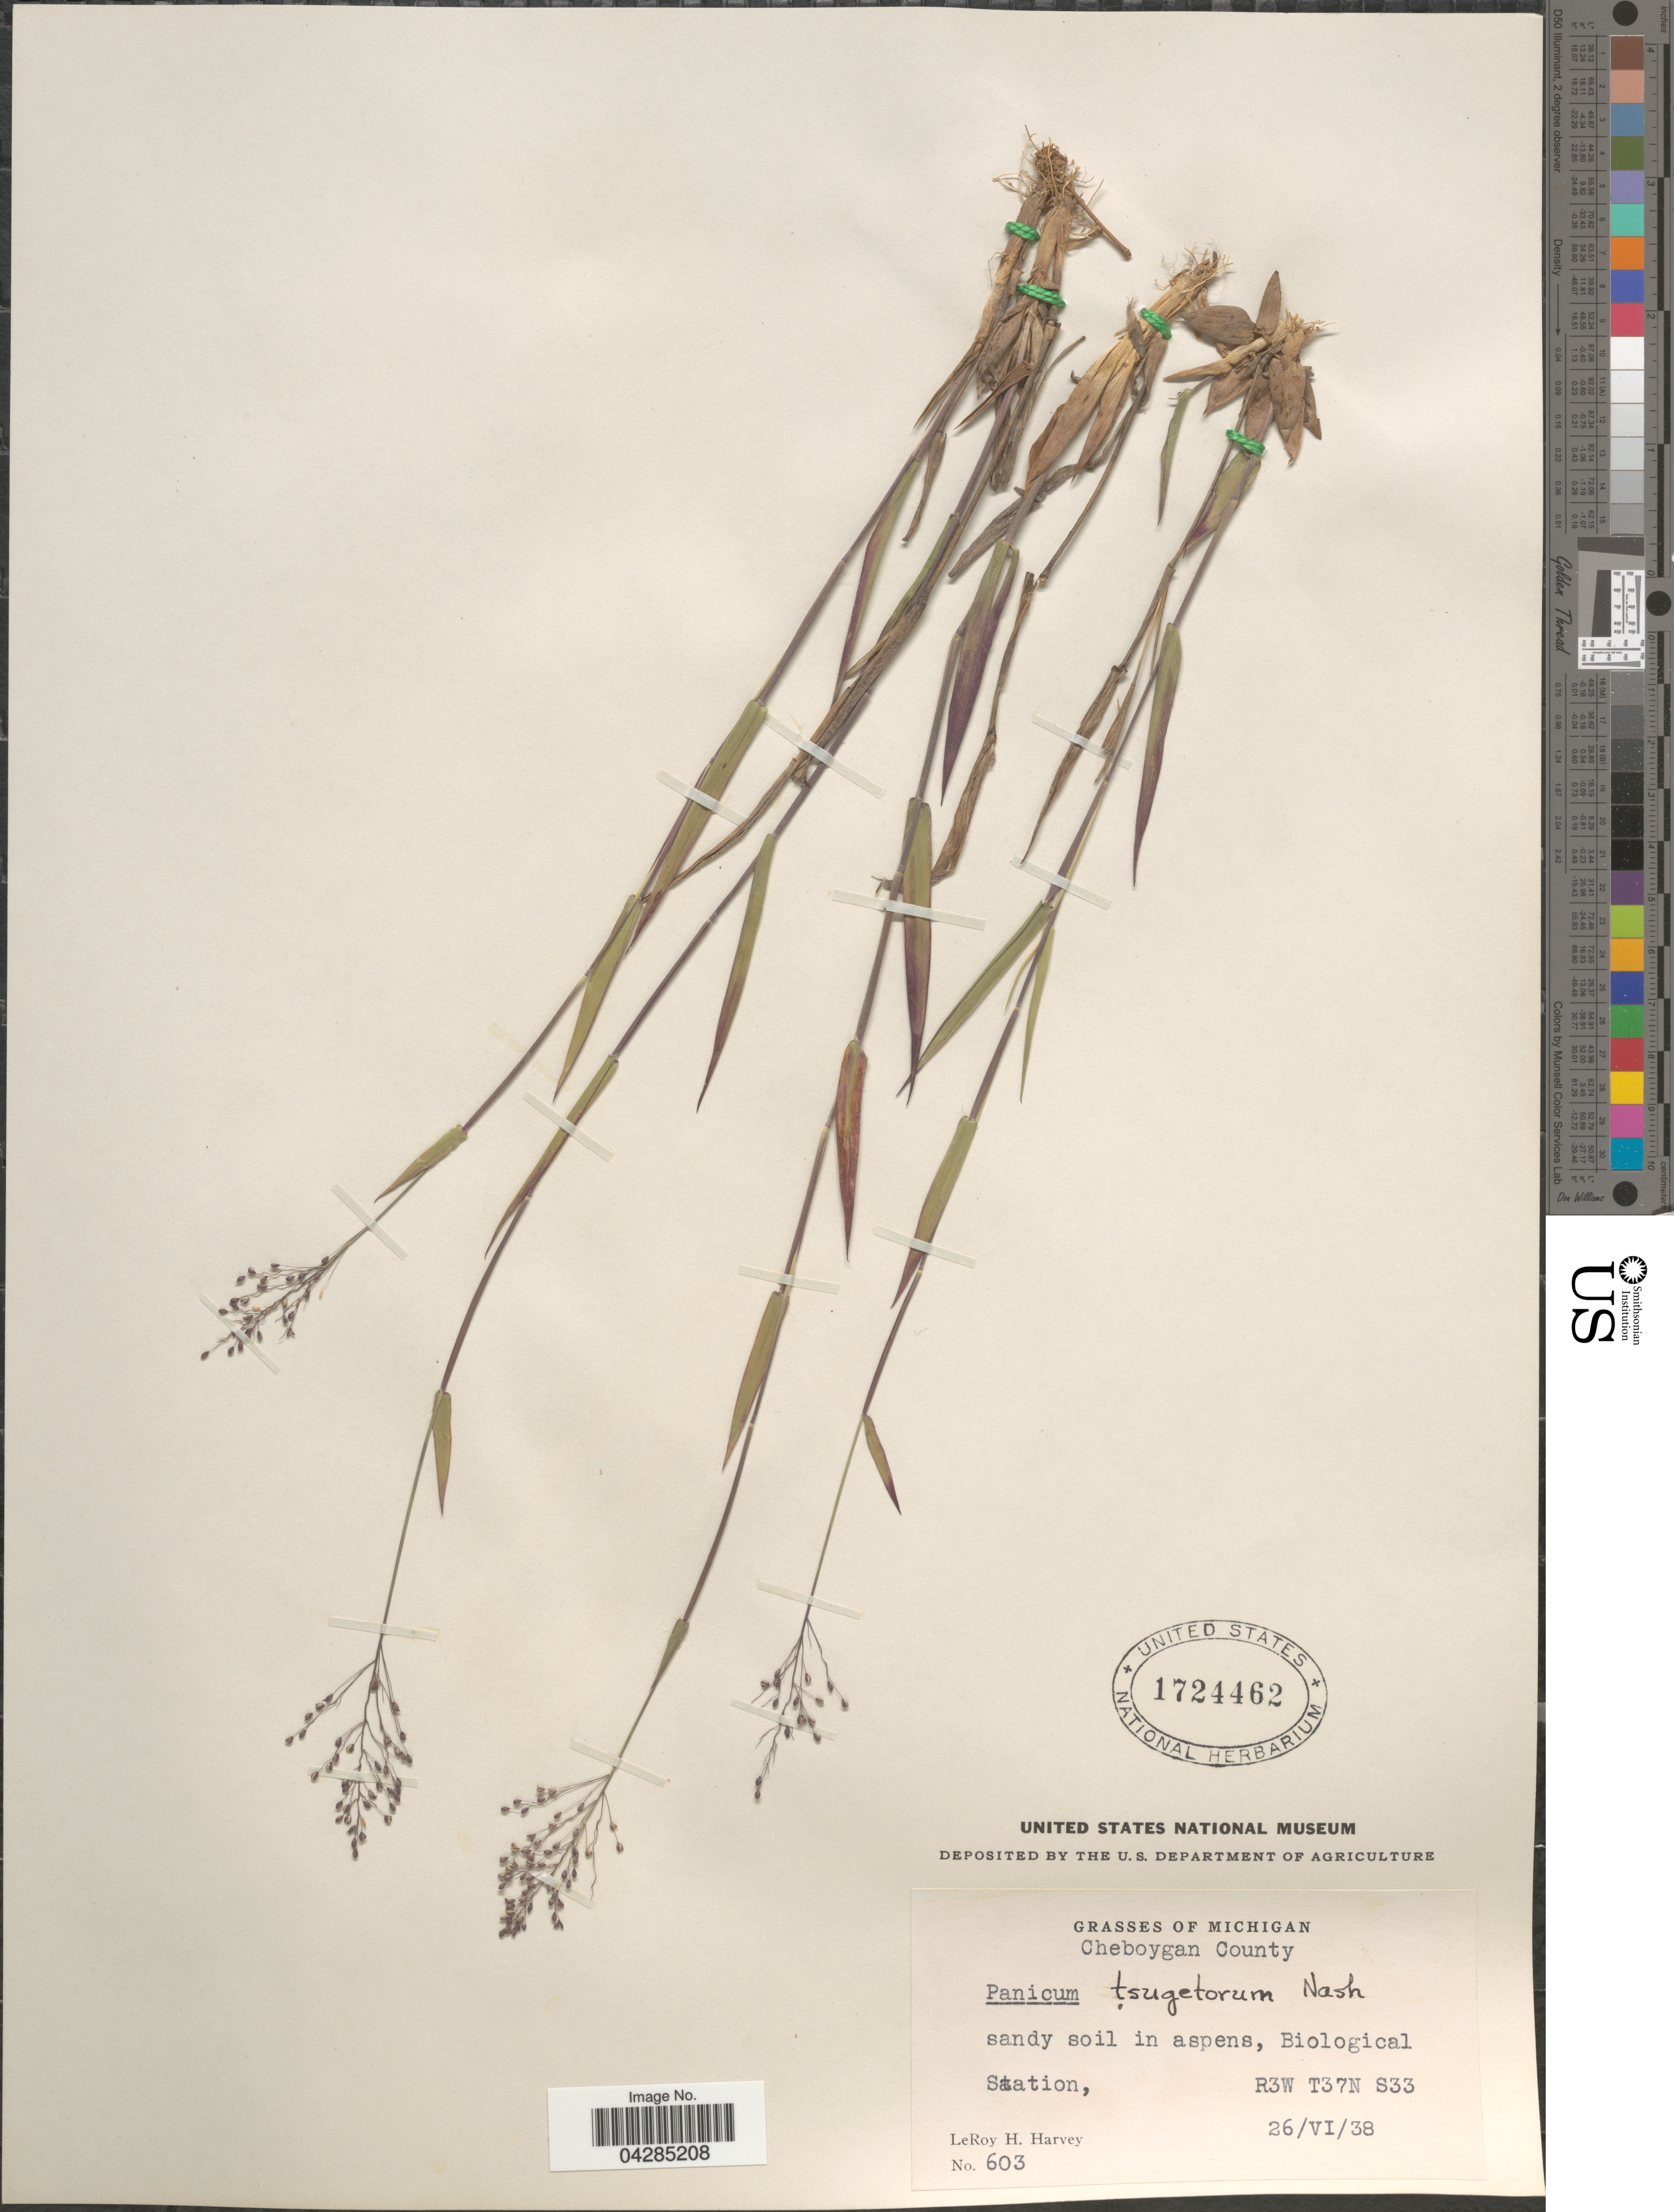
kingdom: Plantae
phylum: Tracheophyta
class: Liliopsida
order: Poales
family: Poaceae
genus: Dichanthelium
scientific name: Dichanthelium portoricense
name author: (Desv. ex Ham.) B.F. Hansen & Wunderlin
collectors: L. H. Harvey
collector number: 603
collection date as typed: Transcribed d/m/y: 26/6/38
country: United States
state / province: Michigan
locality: Cheboygan County. Sandy soil in aspens, Biological Station, R3W T37N S33.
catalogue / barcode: US 1724462